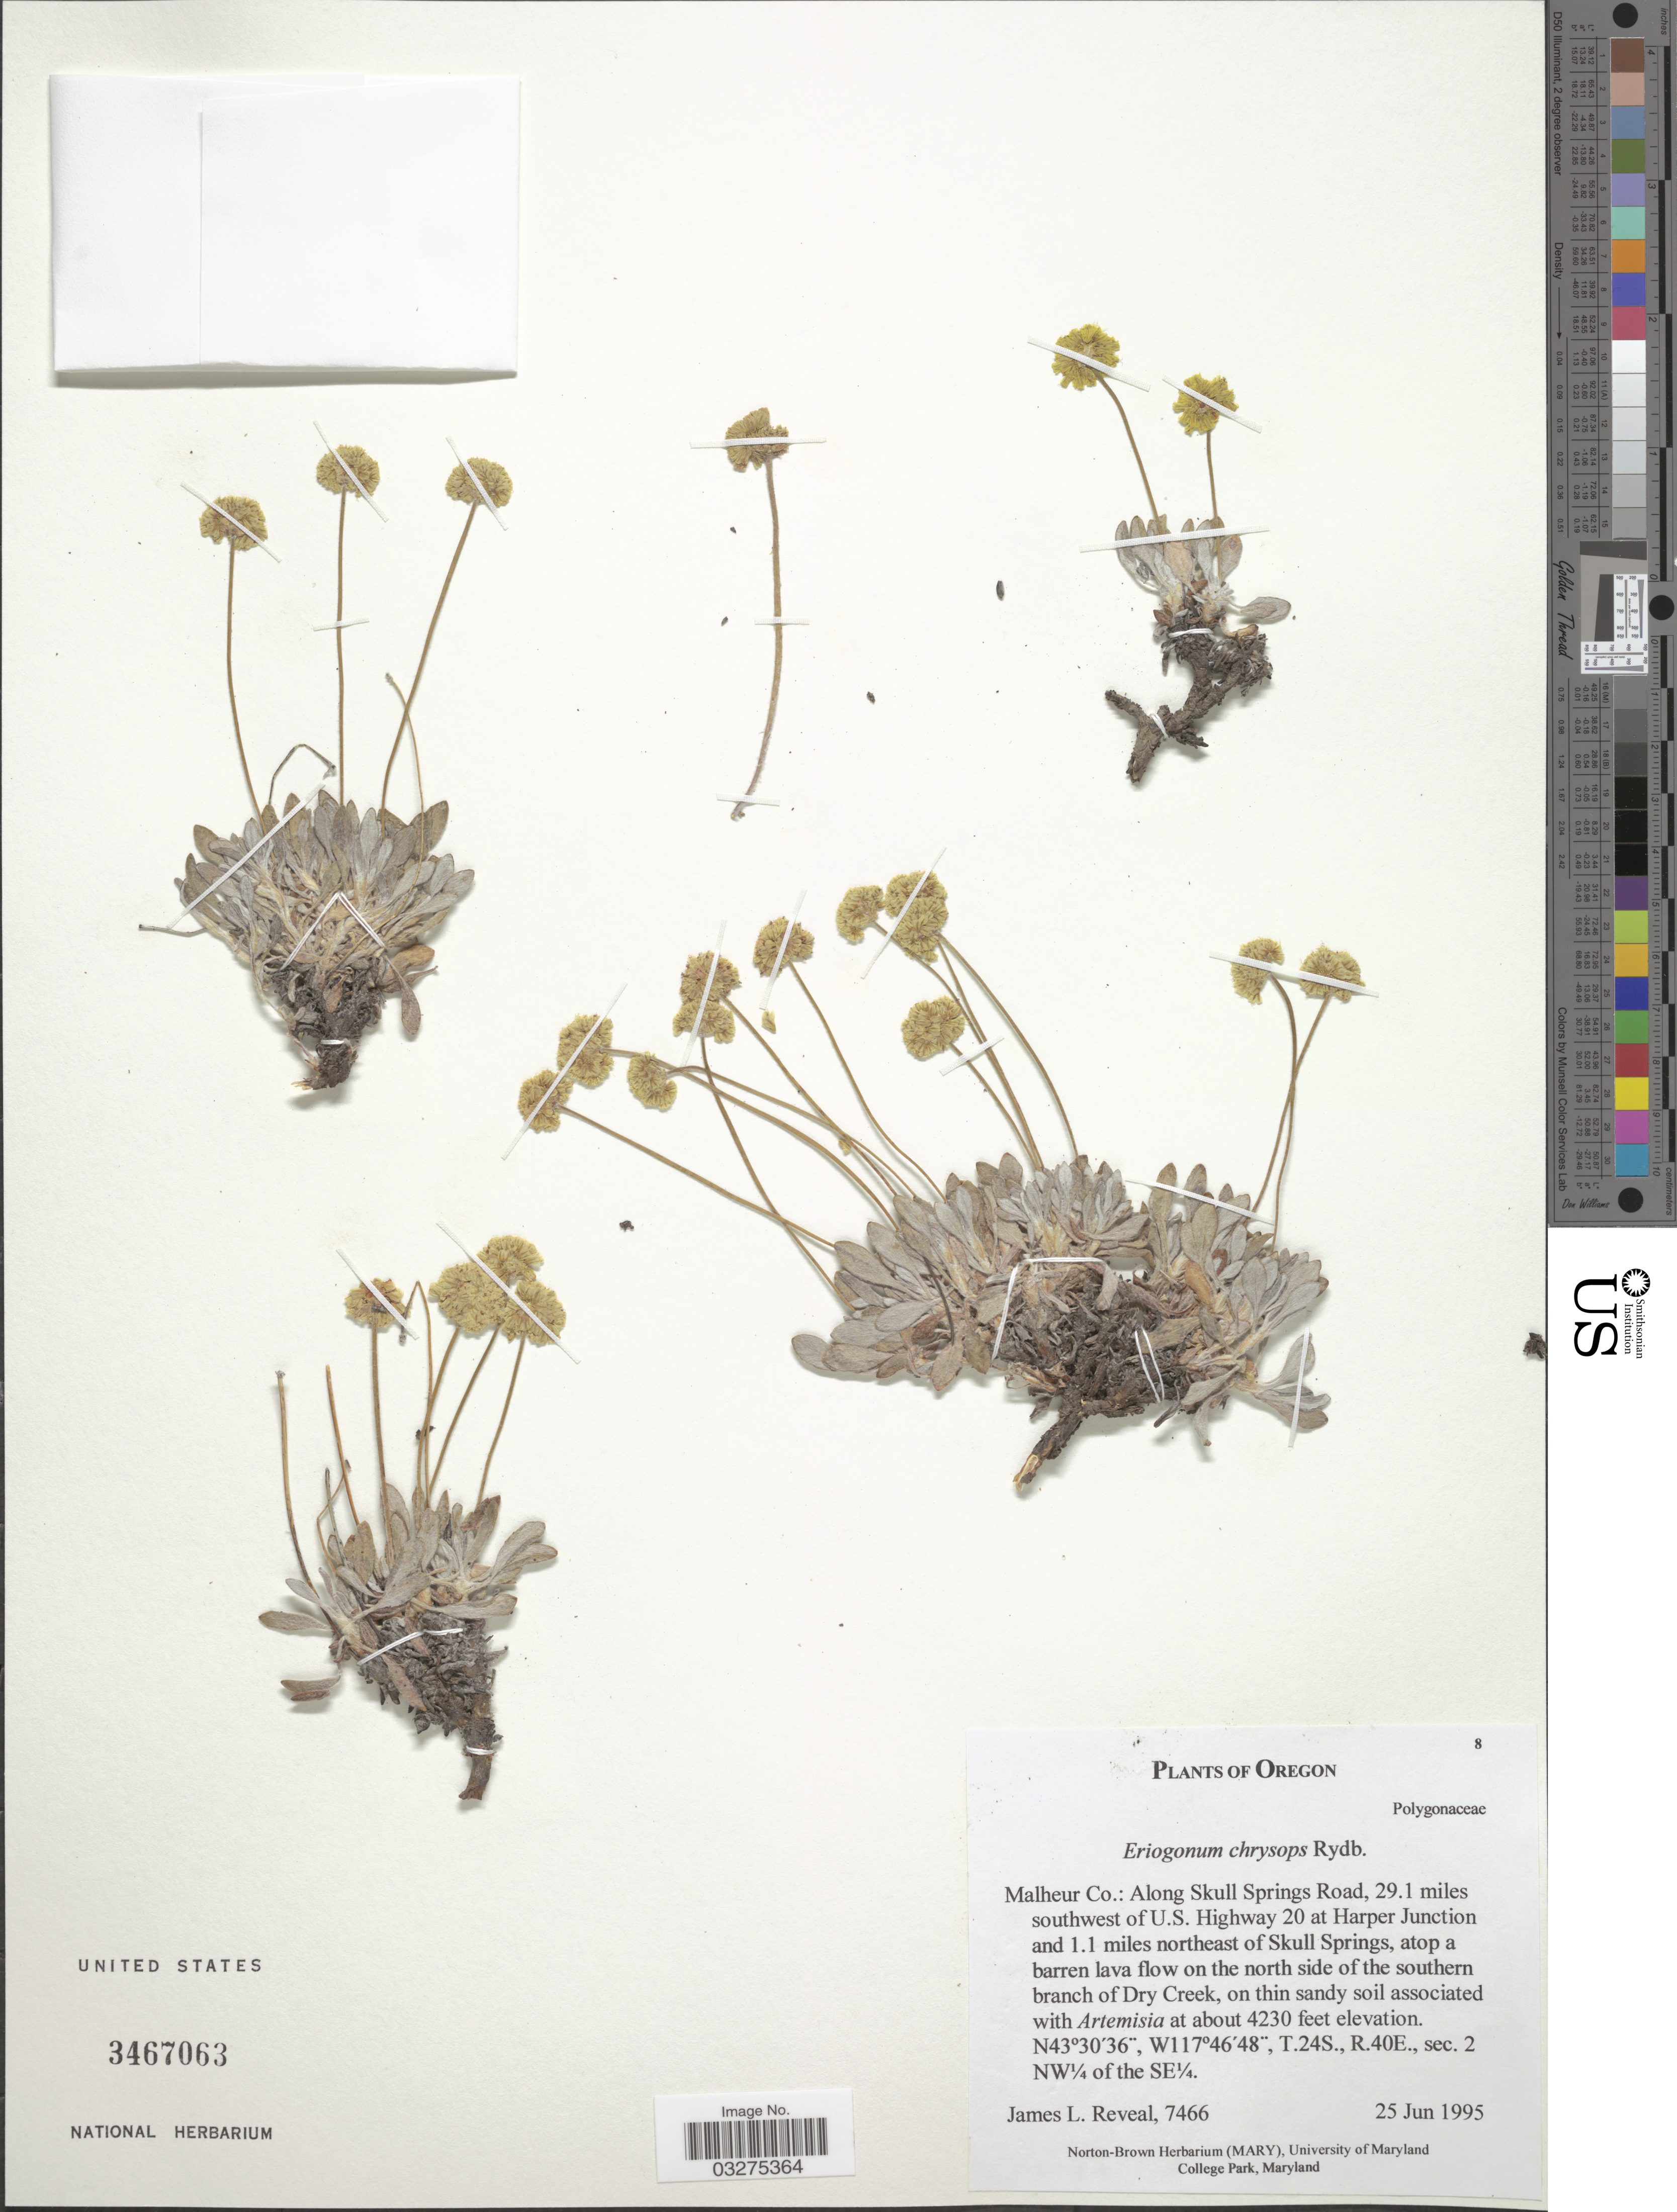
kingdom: Plantae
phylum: Tracheophyta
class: Magnoliopsida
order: Caryophyllales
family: Polygonaceae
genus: Eriogonum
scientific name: Eriogonum chrysops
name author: Rydb.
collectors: J. L. Reveal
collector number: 7466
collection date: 1995-06-25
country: United States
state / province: Oregon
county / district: Malheur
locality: Malheur Co.: Along Skull Springs Road, 29.1 miles southwest of U.S. Highway 20 at Harper Junction and 1.1 miles northeast of Skull Springs, atop a barren lava flow on the north side of the southern branch of Dry Creek. T.24S., R.40E., sec. 2 NW¼ of the SE¼.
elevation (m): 1289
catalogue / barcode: US 3467063